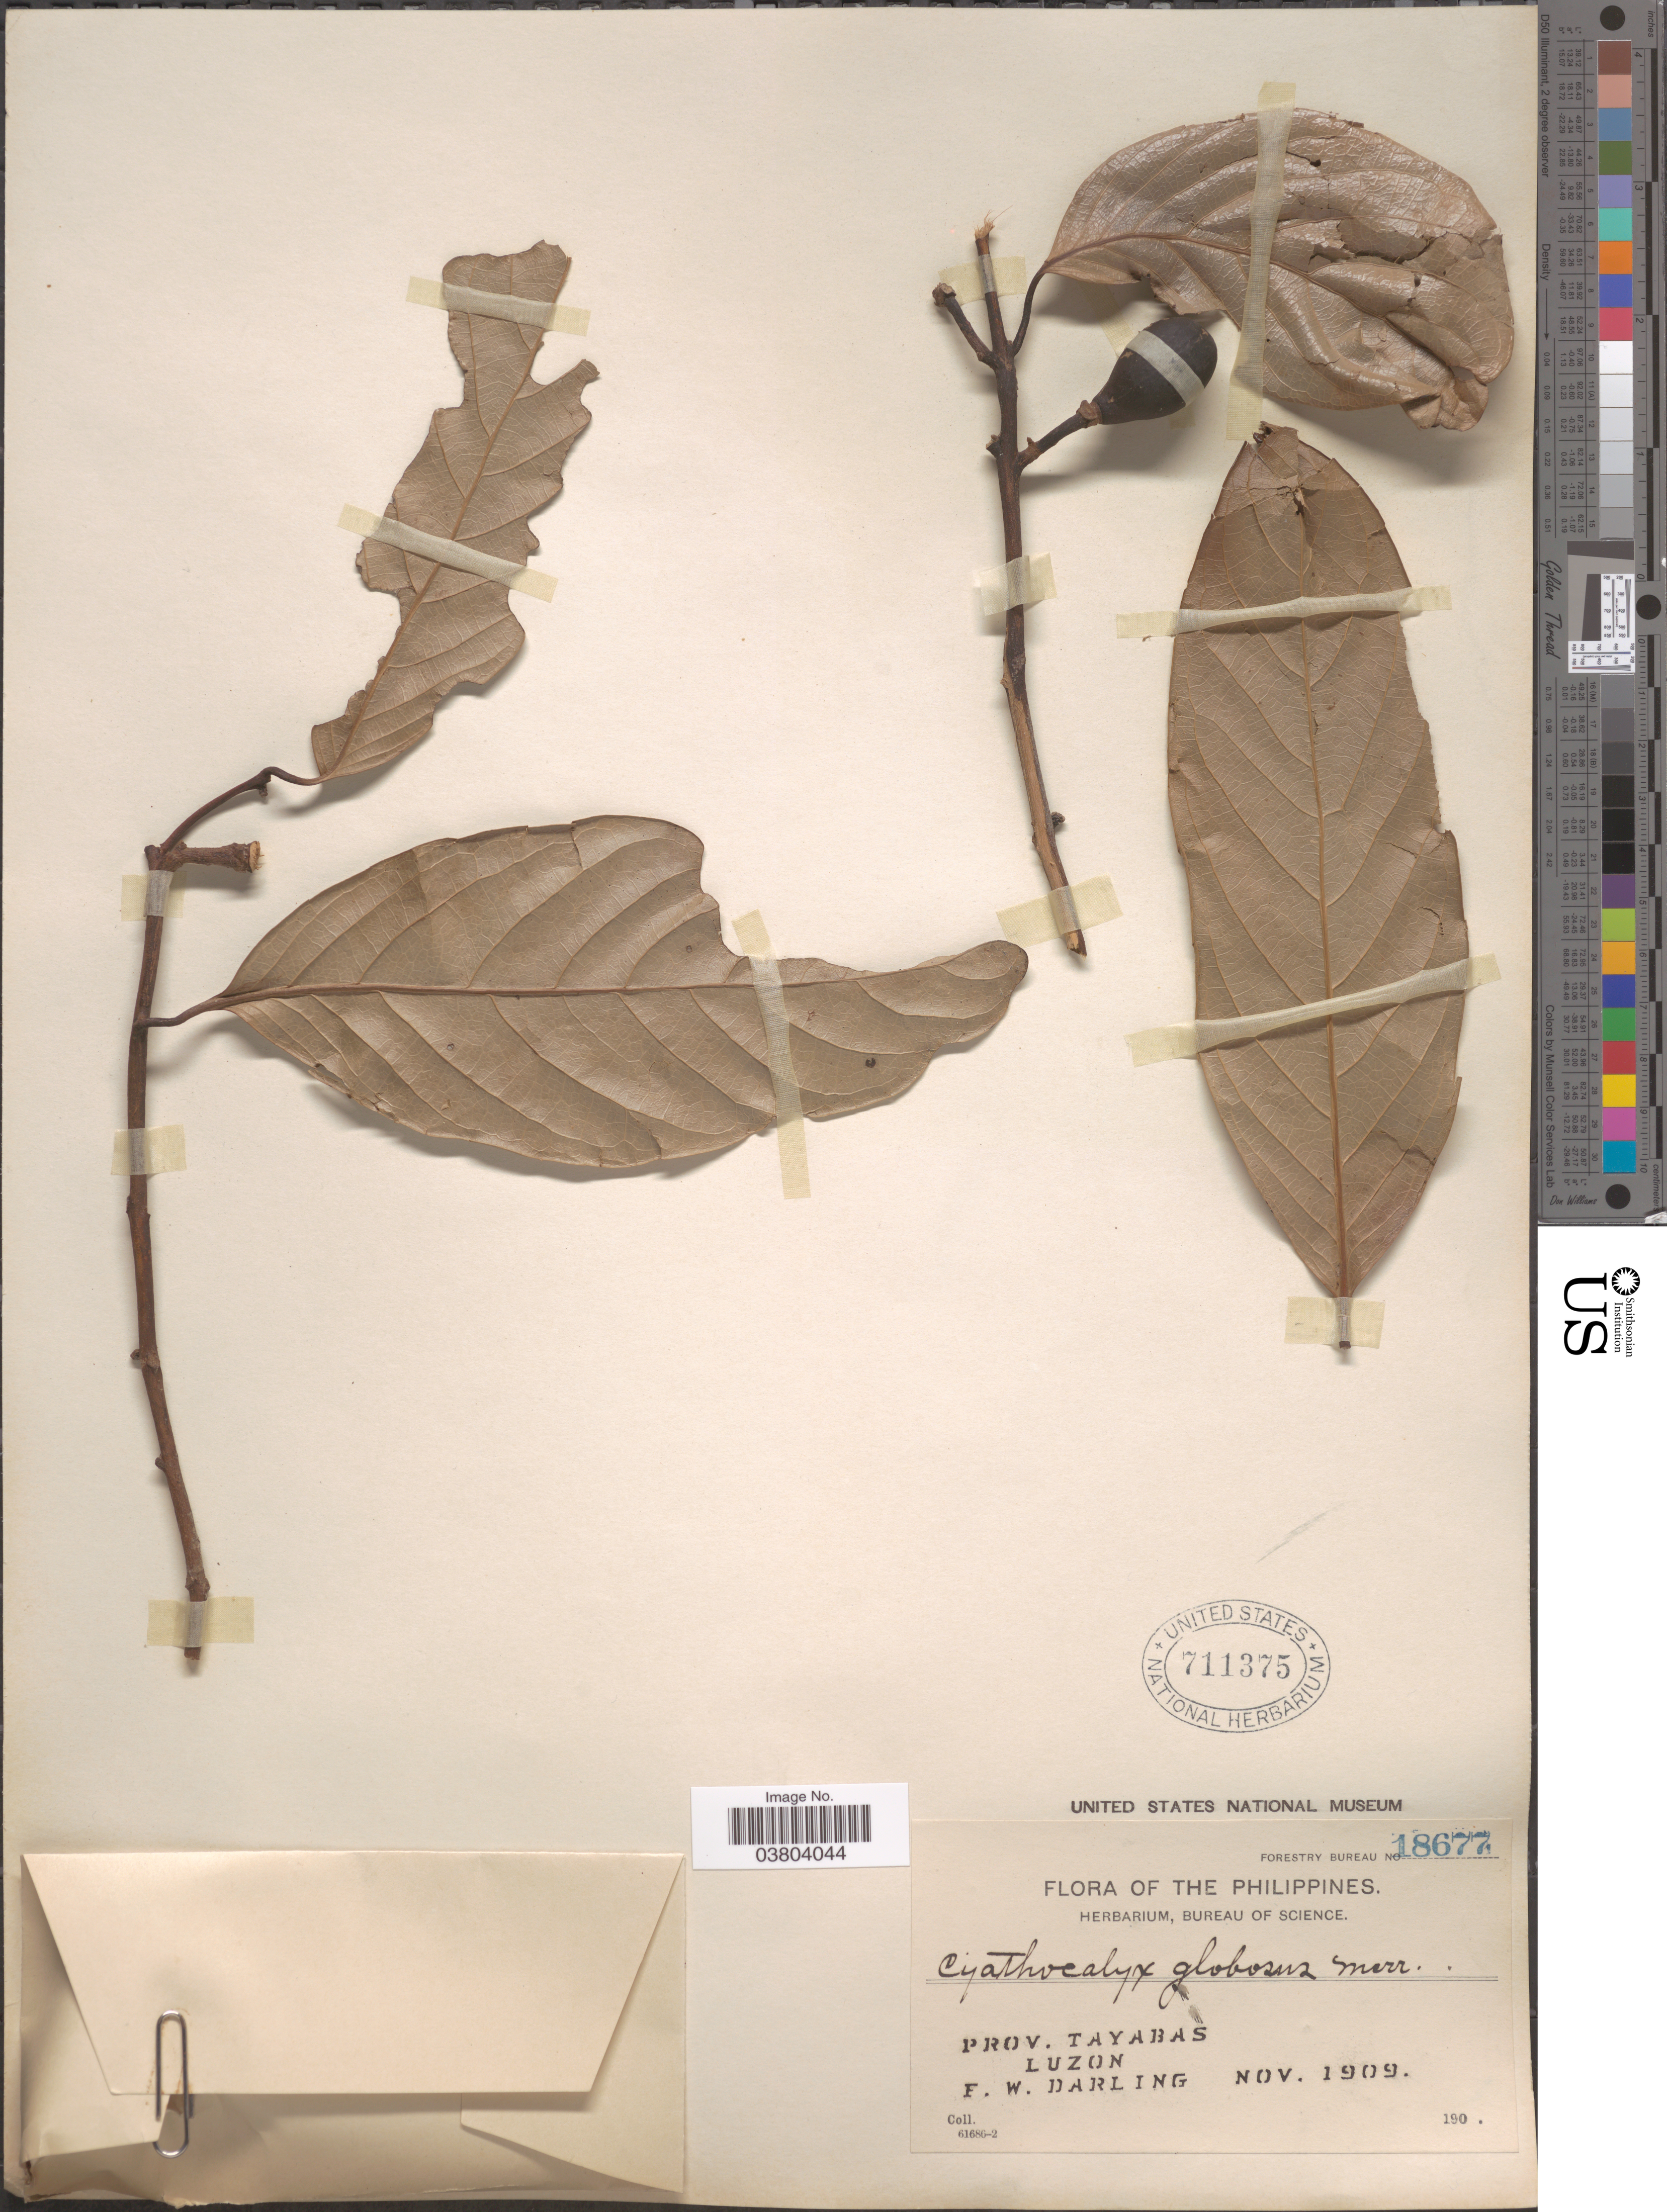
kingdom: Plantae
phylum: Tracheophyta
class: Magnoliopsida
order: Magnoliales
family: Annonaceae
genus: Cyathocalyx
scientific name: Cyathocalyx globosus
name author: Merr.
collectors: F. Darling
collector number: Forestry Bureau 18677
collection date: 1909-11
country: Philippines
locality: Prov. Tayabas, Luzon.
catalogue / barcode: US 711375